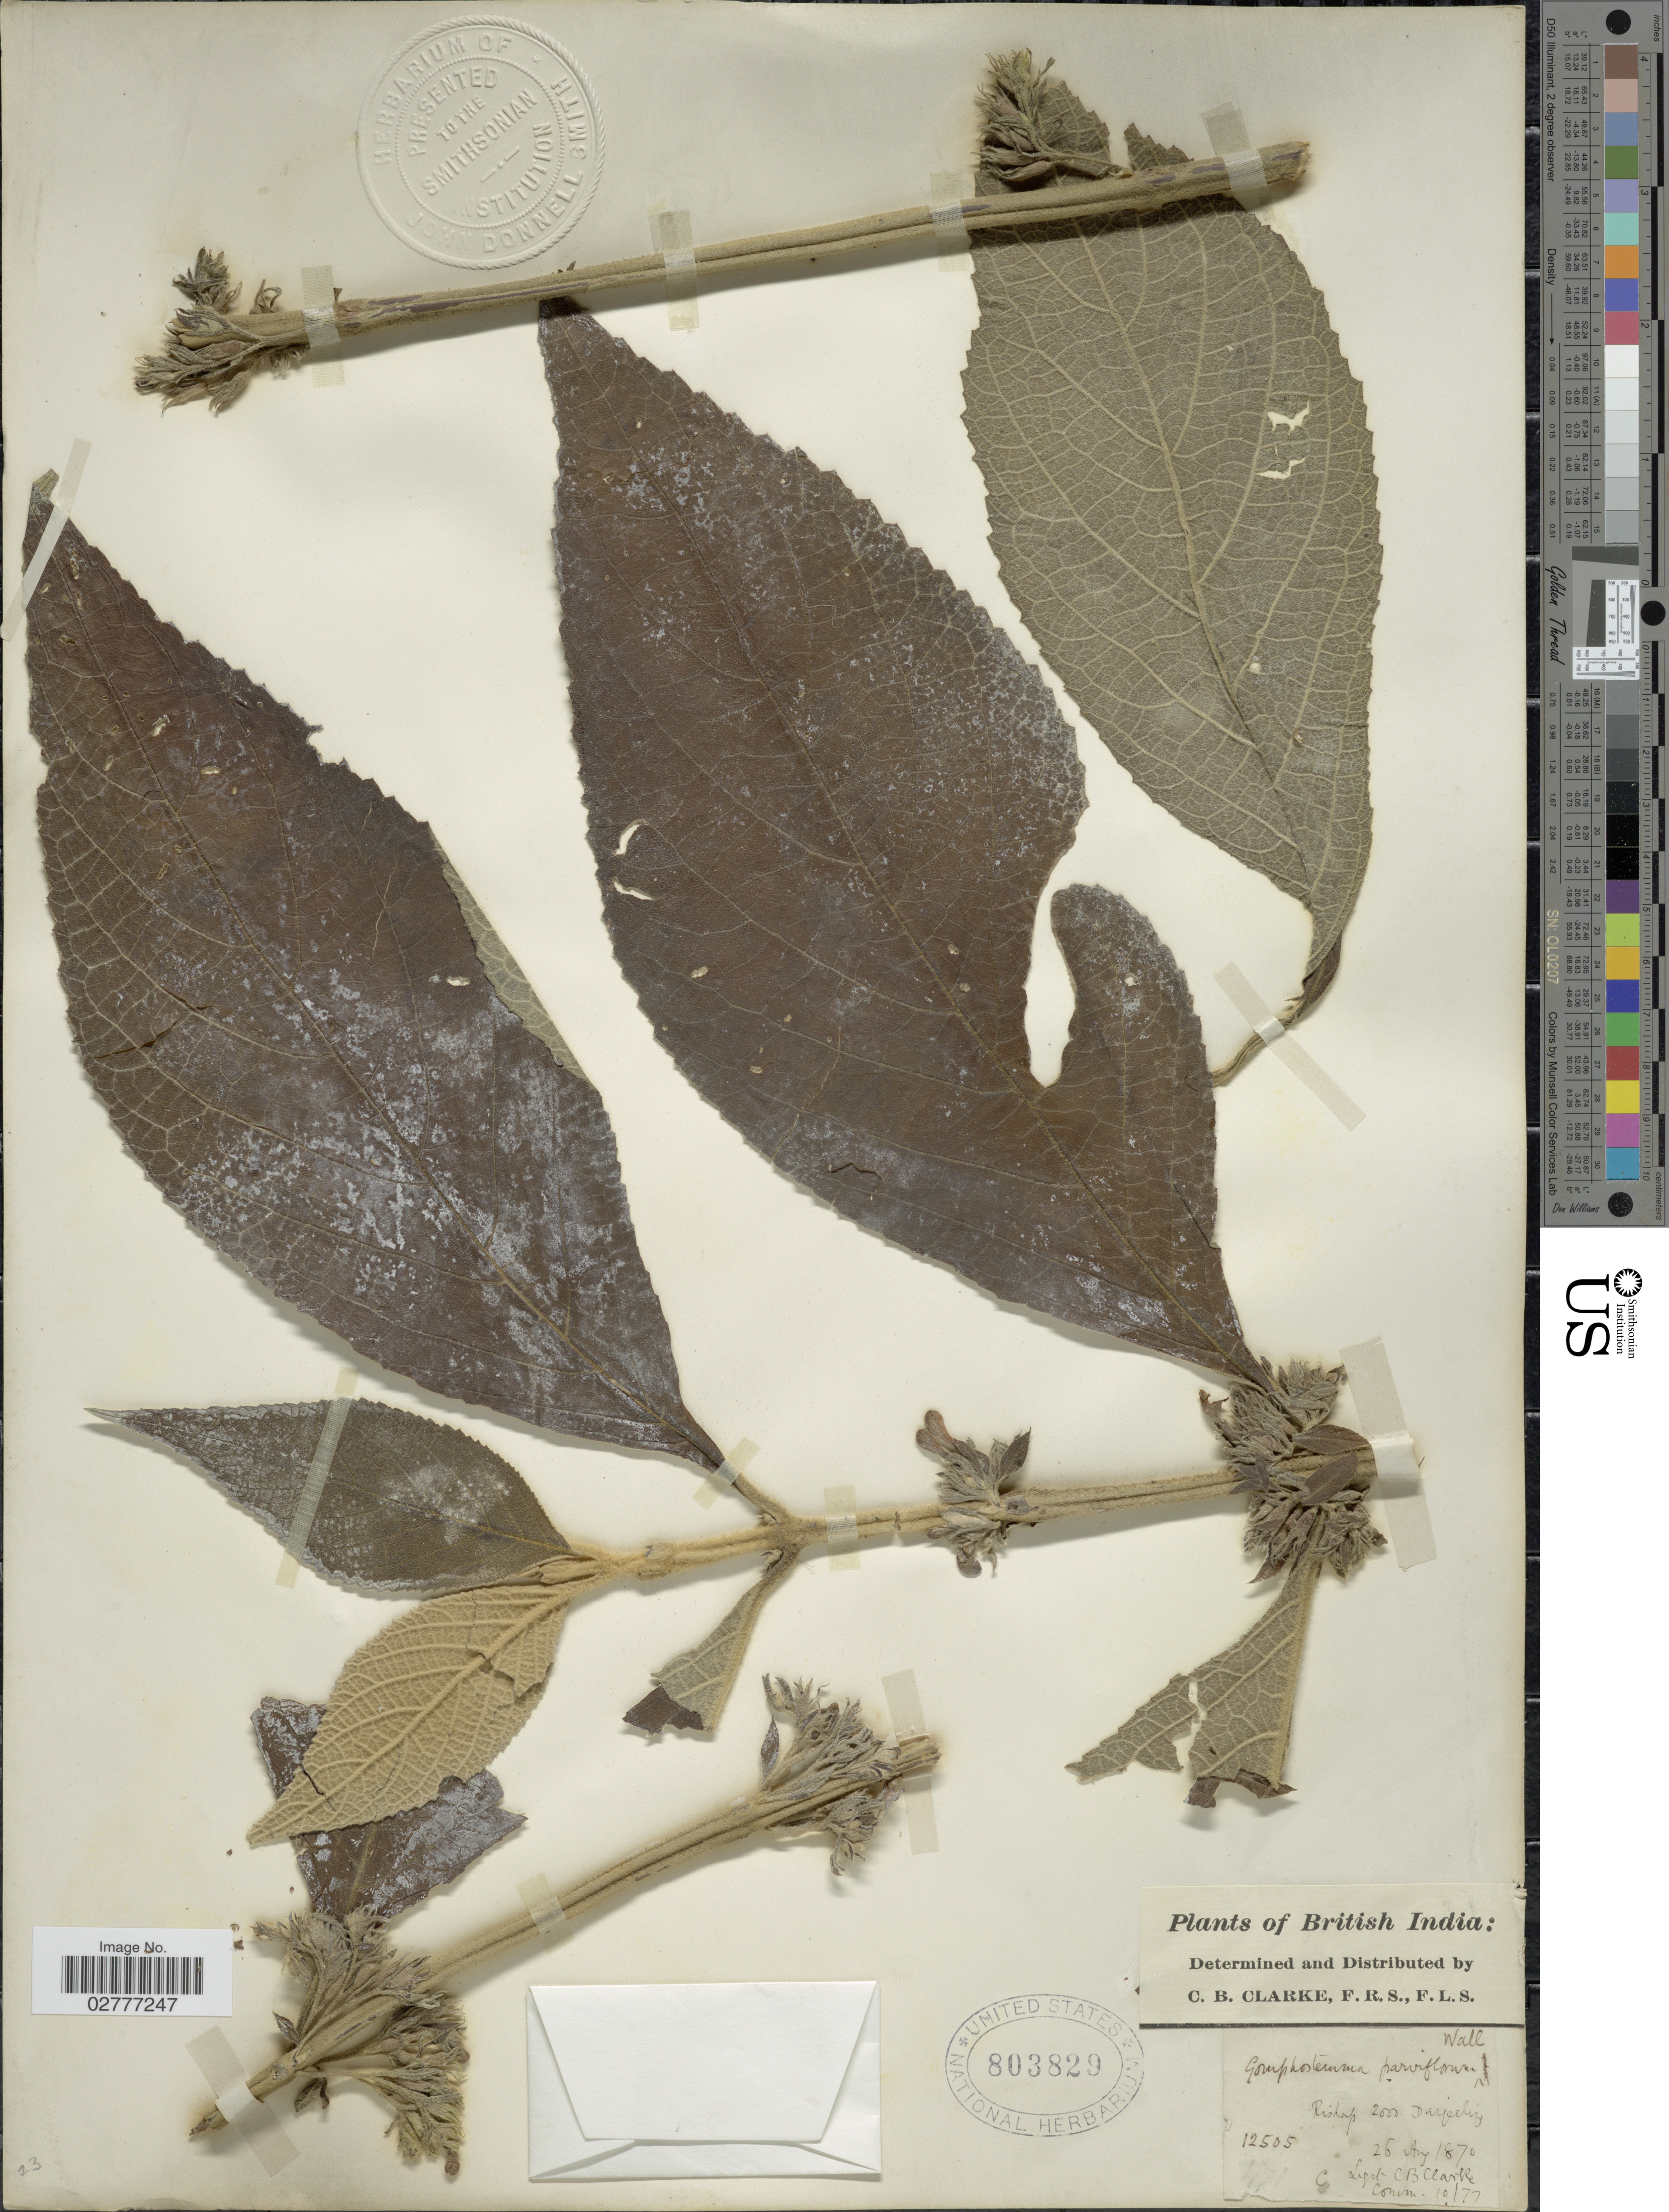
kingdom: Plantae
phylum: Tracheophyta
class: Magnoliopsida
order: Lamiales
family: Lamiaceae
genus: Gomphostemma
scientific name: Gomphostemma parviflorum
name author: Wall. ex Benth.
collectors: C. B. Clarke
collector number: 12505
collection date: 1870-08-26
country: India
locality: British India. Rishop Darjeeling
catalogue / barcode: US 803829